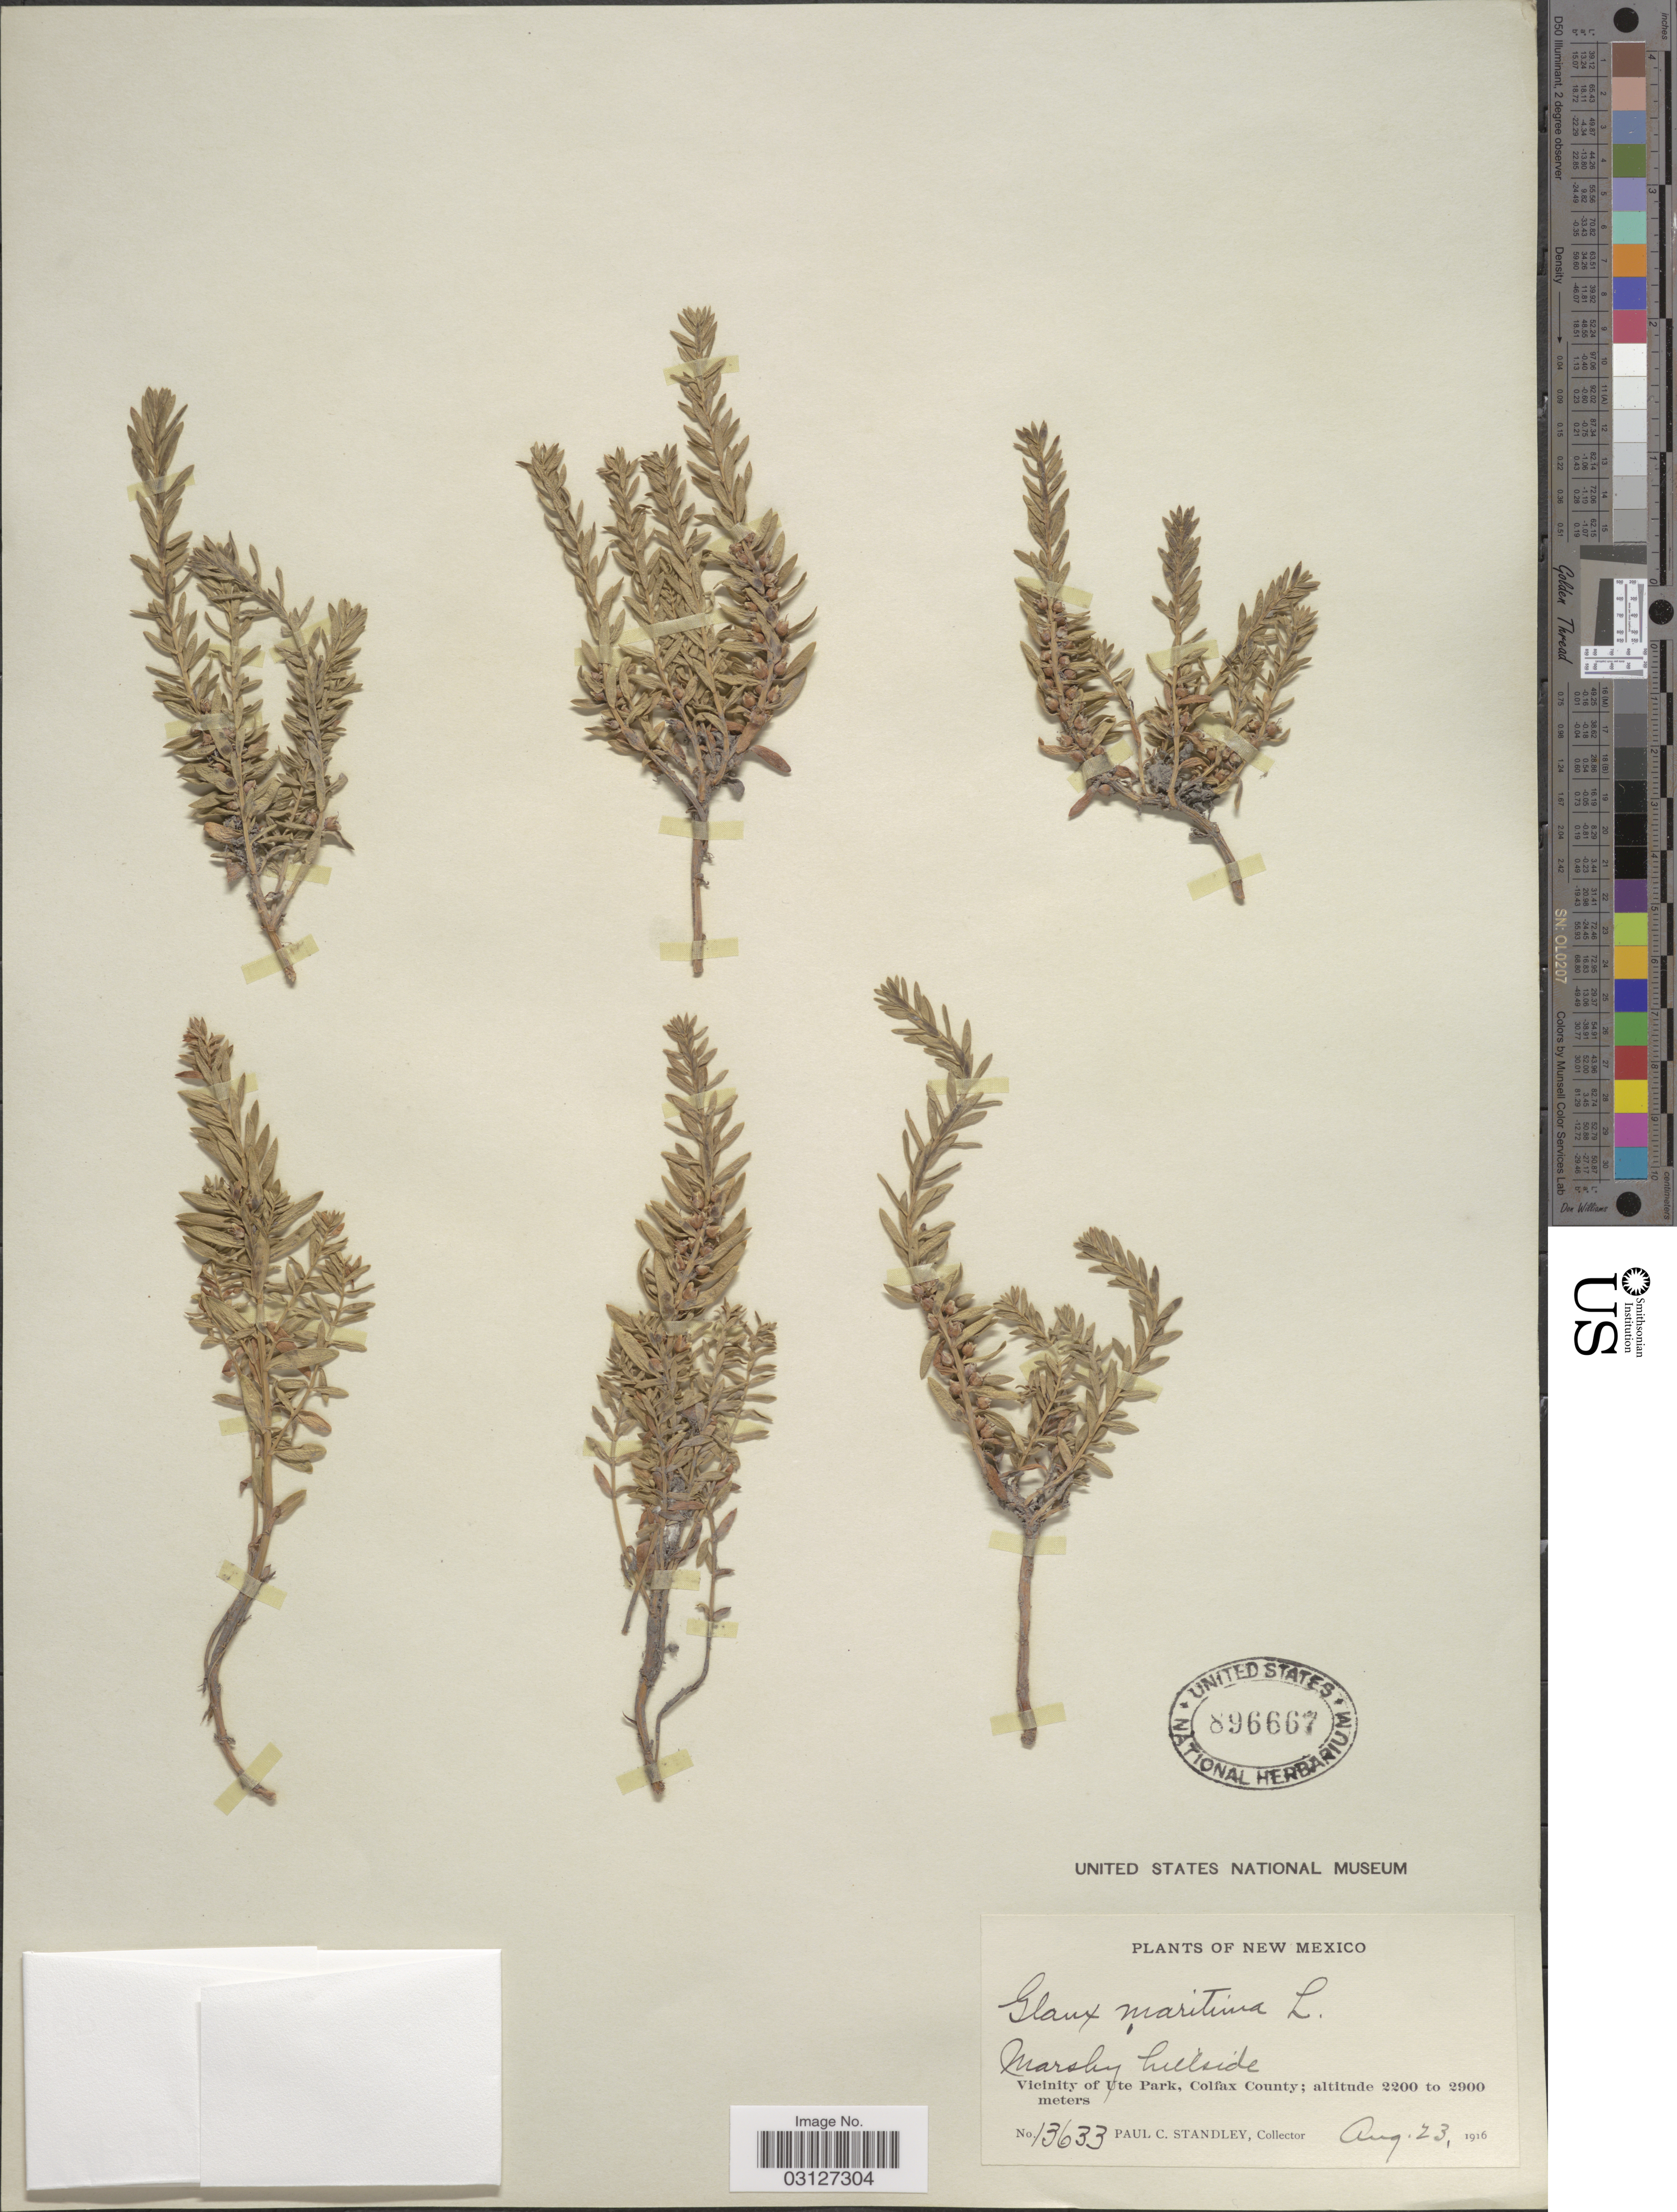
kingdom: Plantae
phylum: Tracheophyta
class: Magnoliopsida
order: Ericales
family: Primulaceae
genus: Glaux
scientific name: Glaux maritima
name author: L.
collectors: P. C. Standley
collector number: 13633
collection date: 1916-08-23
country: United States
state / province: New Mexico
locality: Vicinity of Ute Park, Colfax County.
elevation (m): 2200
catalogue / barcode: US 896667